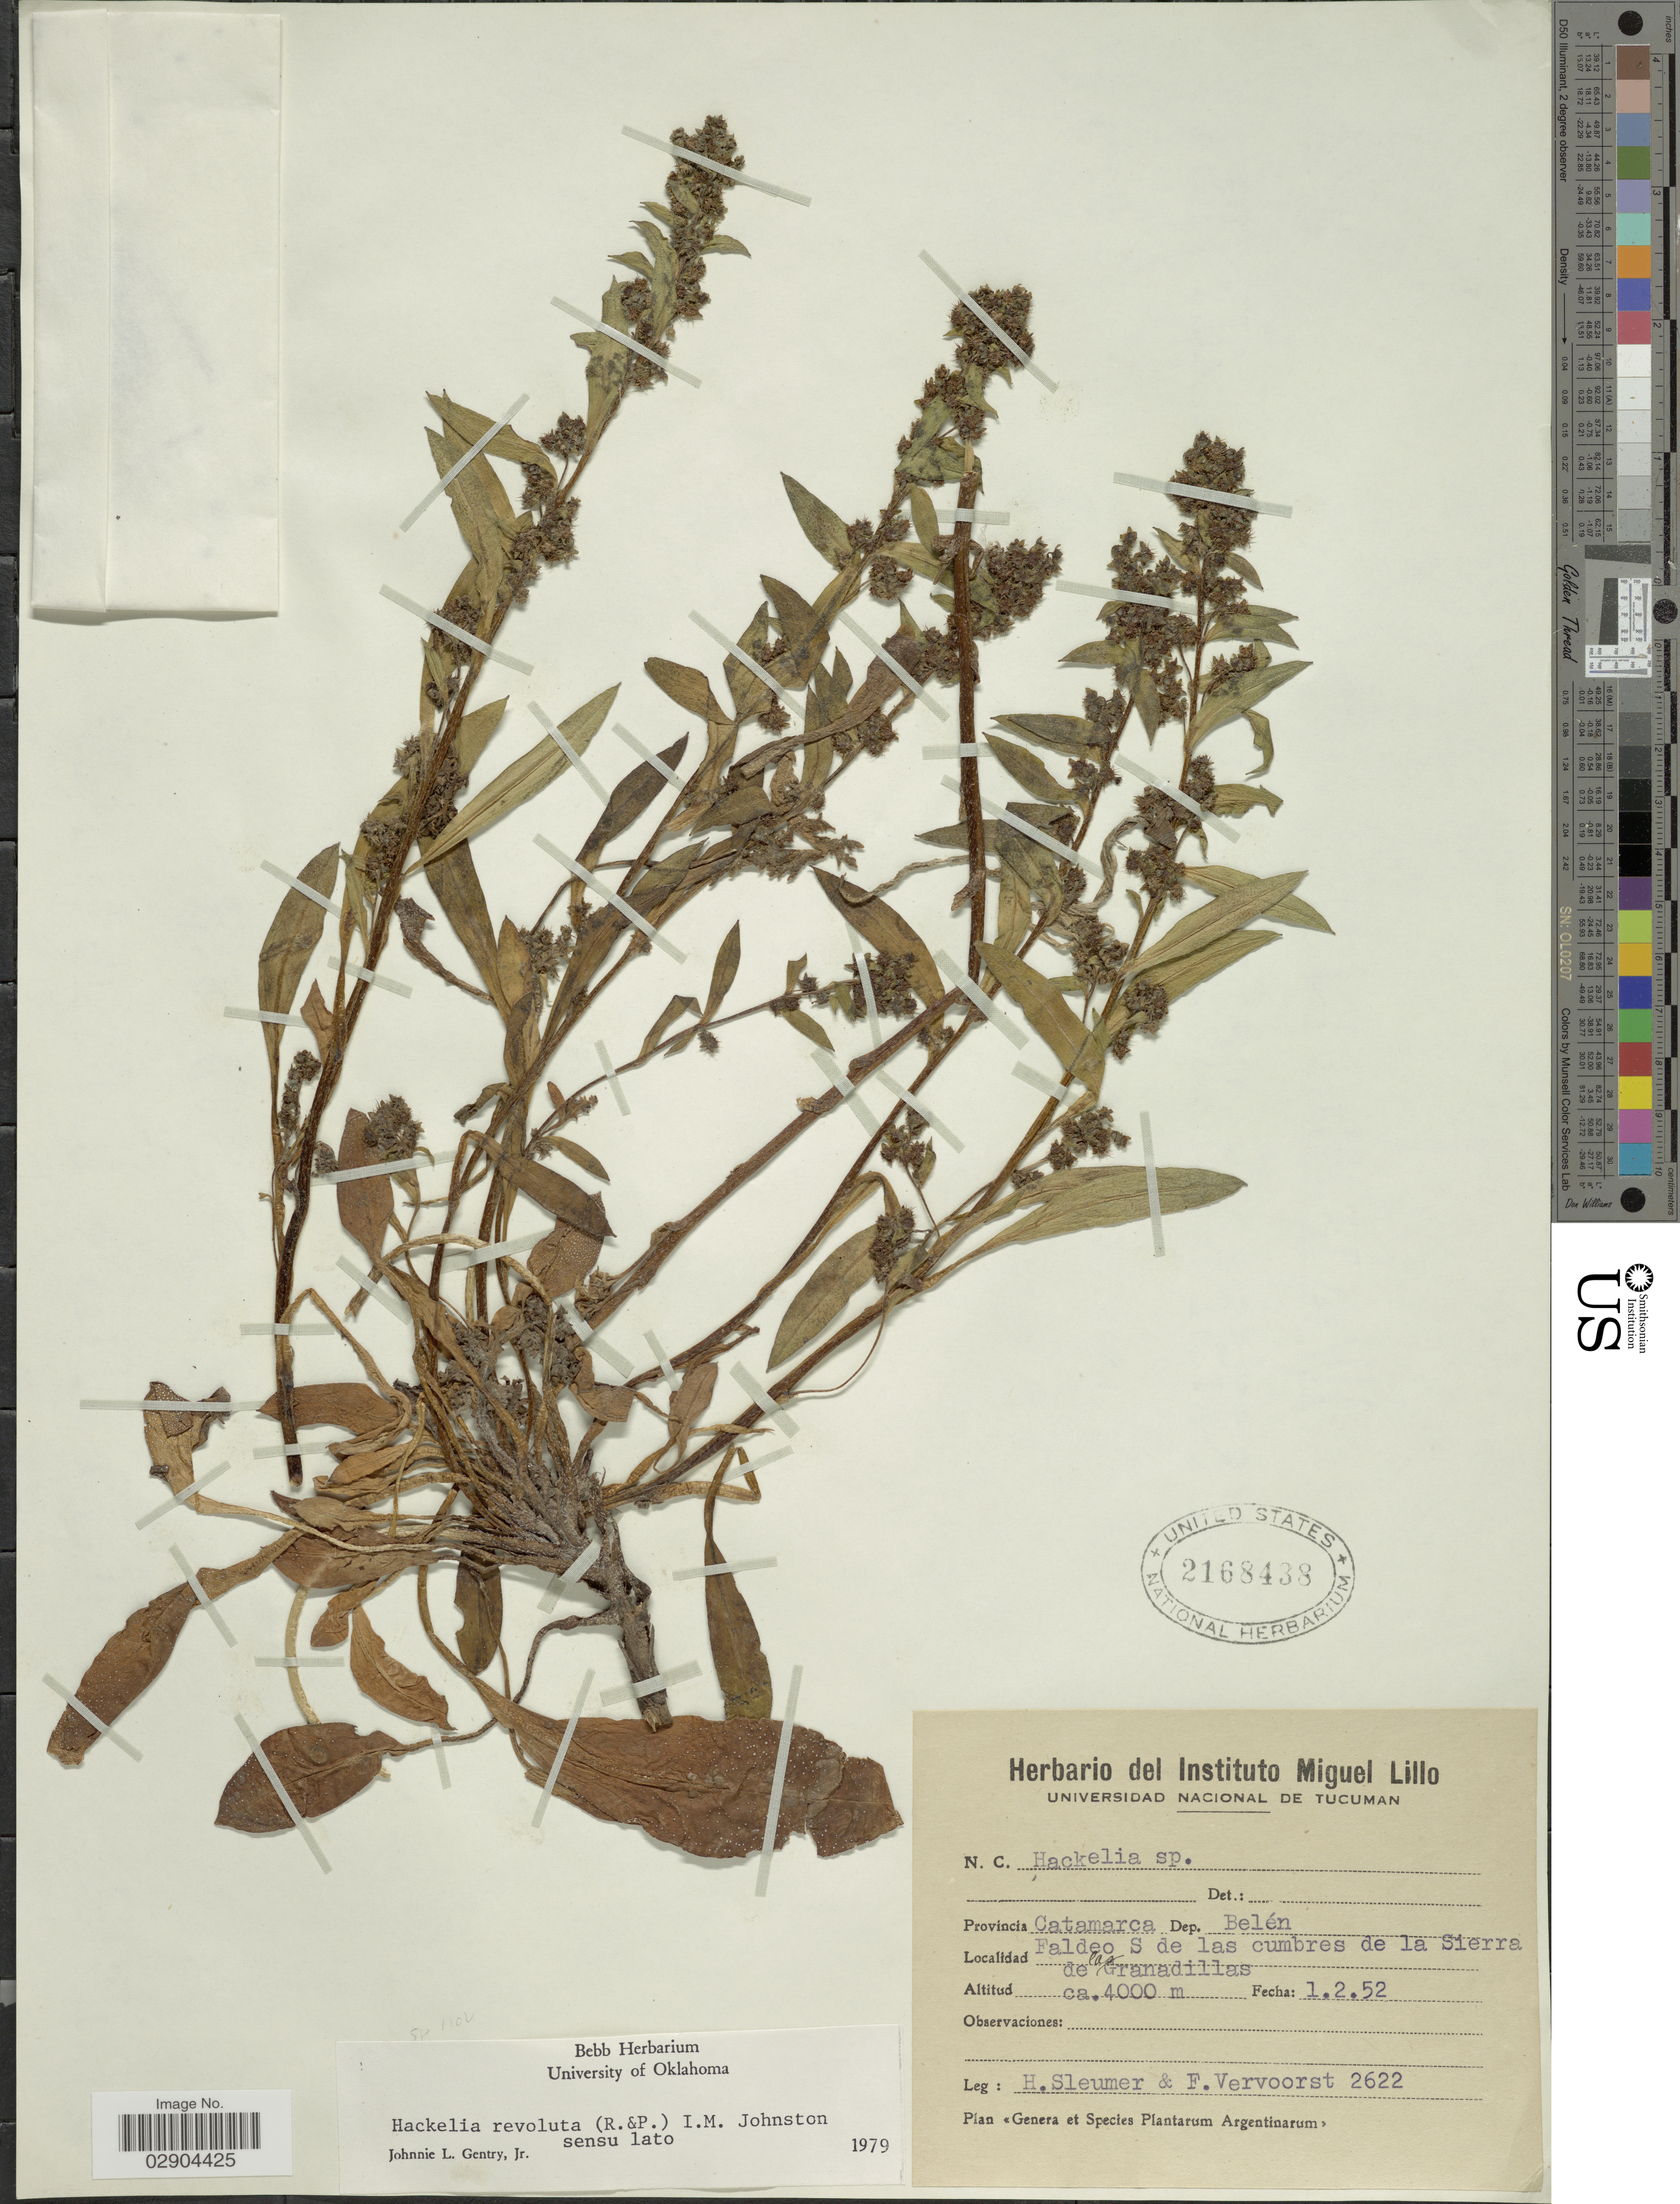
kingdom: Plantae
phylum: Tracheophyta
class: Magnoliopsida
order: Boraginales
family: Boraginaceae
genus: Hackelia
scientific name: Hackelia revoluta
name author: (Ruiz & Pav.) I.M. Johnst.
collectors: H. O. Sleumer & F. Vervoorst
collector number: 2622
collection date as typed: Transcribed d/m/y: 1/2/52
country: Argentina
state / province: Catamarca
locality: Provincia Catamarca. Dep. Belén. Faldeo S de las cumbres de la Sierra de las Granadillas.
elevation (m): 4000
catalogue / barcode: US 2168438